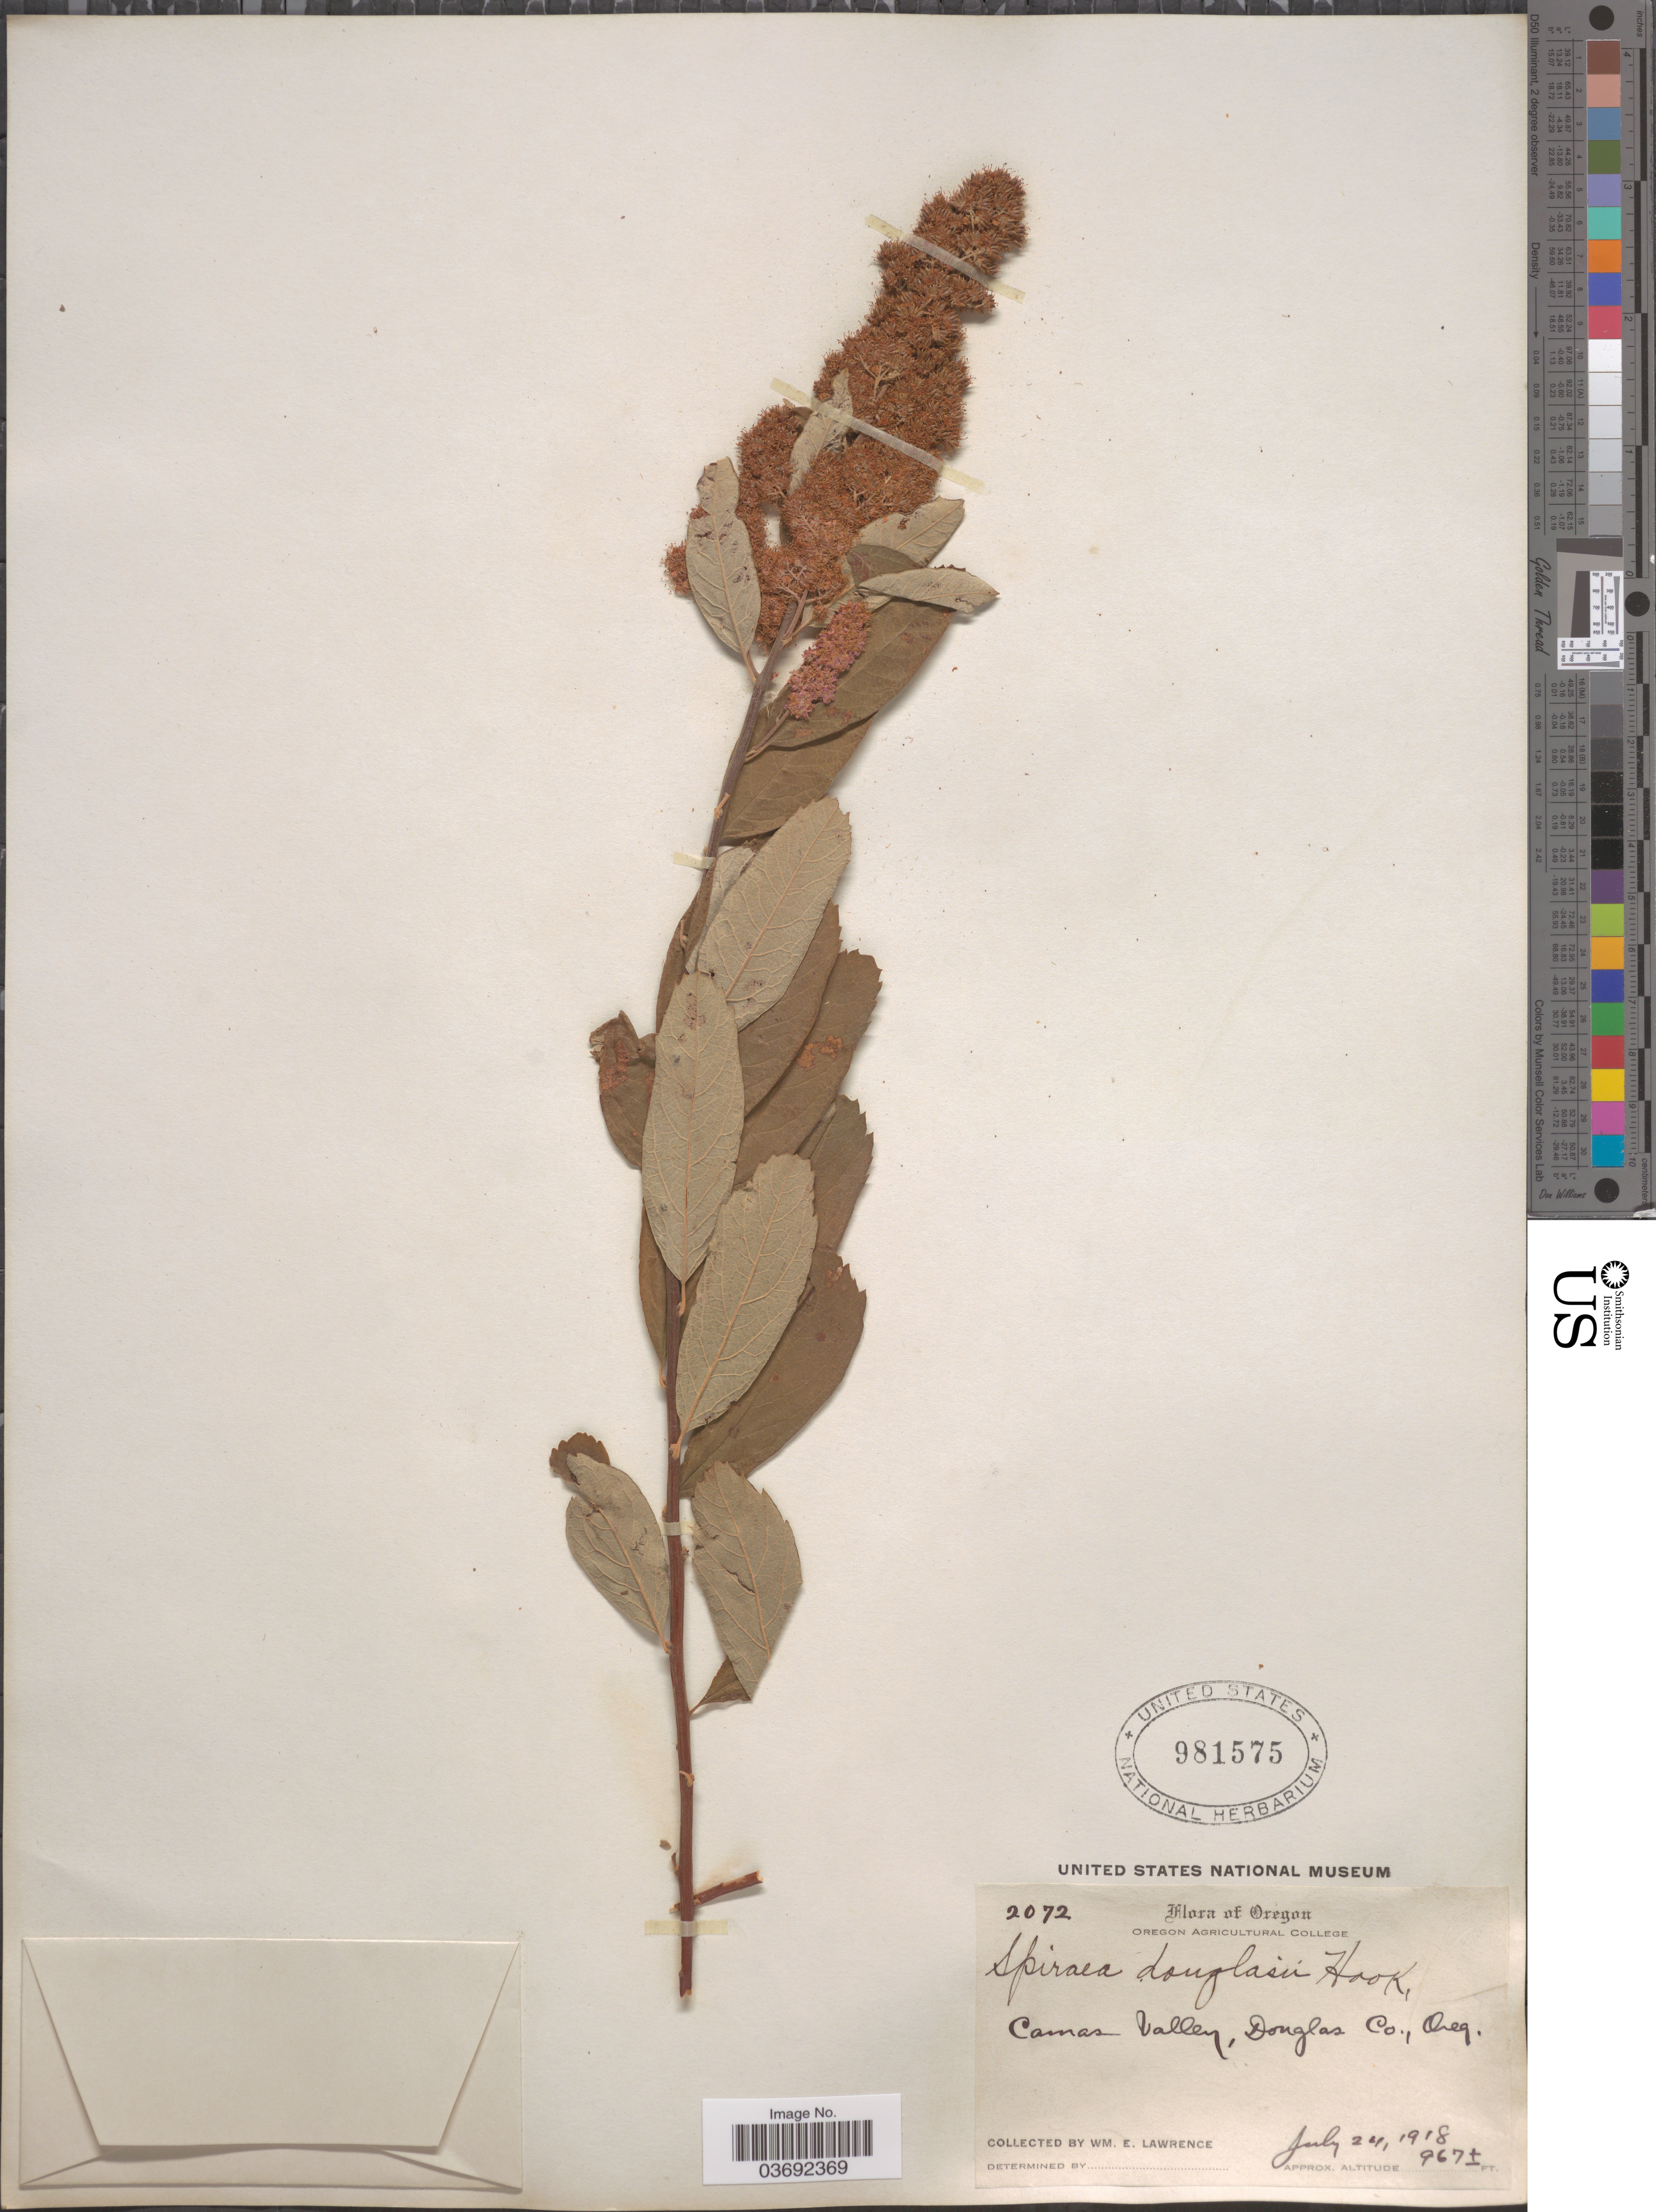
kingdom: Plantae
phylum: Tracheophyta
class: Magnoliopsida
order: Rosales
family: Rosaceae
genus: Spiraea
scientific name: Spiraea douglasii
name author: Hook.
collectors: W. Lawrence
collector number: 2072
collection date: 1918-07-24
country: United States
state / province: Oregon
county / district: Douglas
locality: Camas Valley, Douglas Co.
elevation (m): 295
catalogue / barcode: US 981575